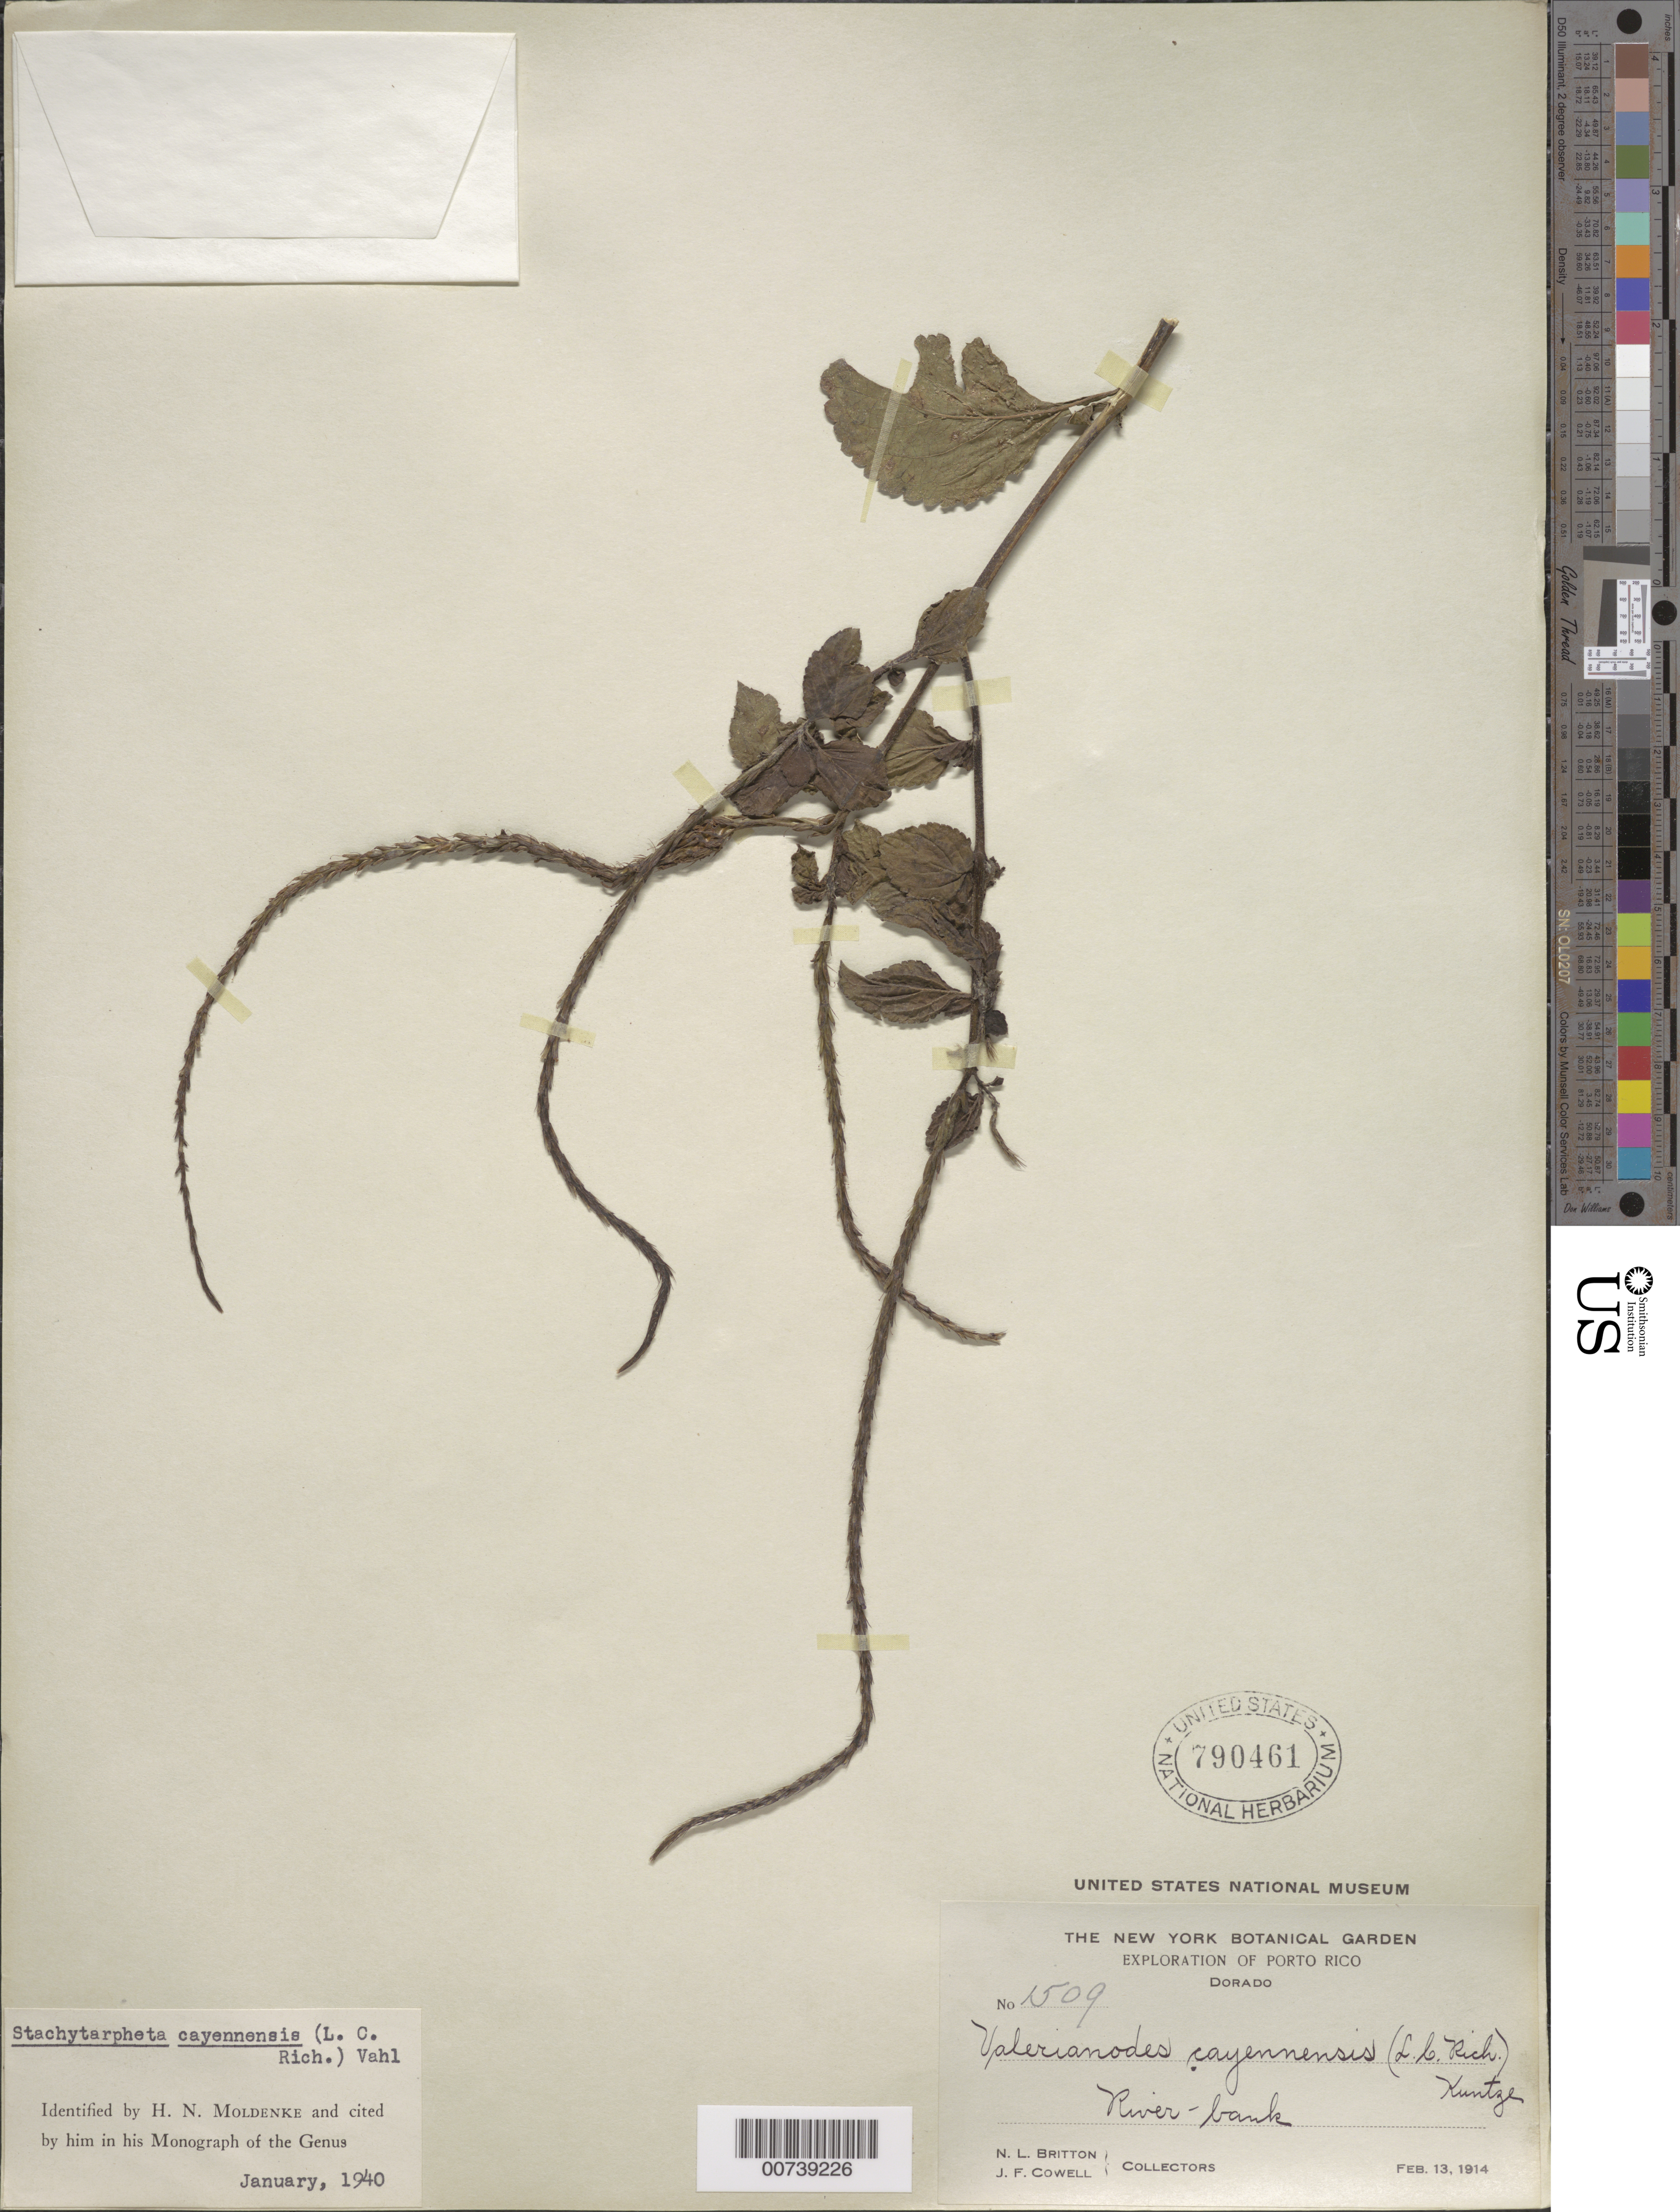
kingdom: Plantae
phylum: Tracheophyta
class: Magnoliopsida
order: Lamiales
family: Verbenaceae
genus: Stachytarpheta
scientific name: Stachytarpheta cayennensis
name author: (Rich.) Vahl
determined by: Moldenke, H. N.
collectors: N. Britton & J. F. Cowell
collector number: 1509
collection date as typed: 13 Feb 1914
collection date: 1914-02-13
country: Puerto Rico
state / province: Dorado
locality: Dorado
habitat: River bank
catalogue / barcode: US 790461